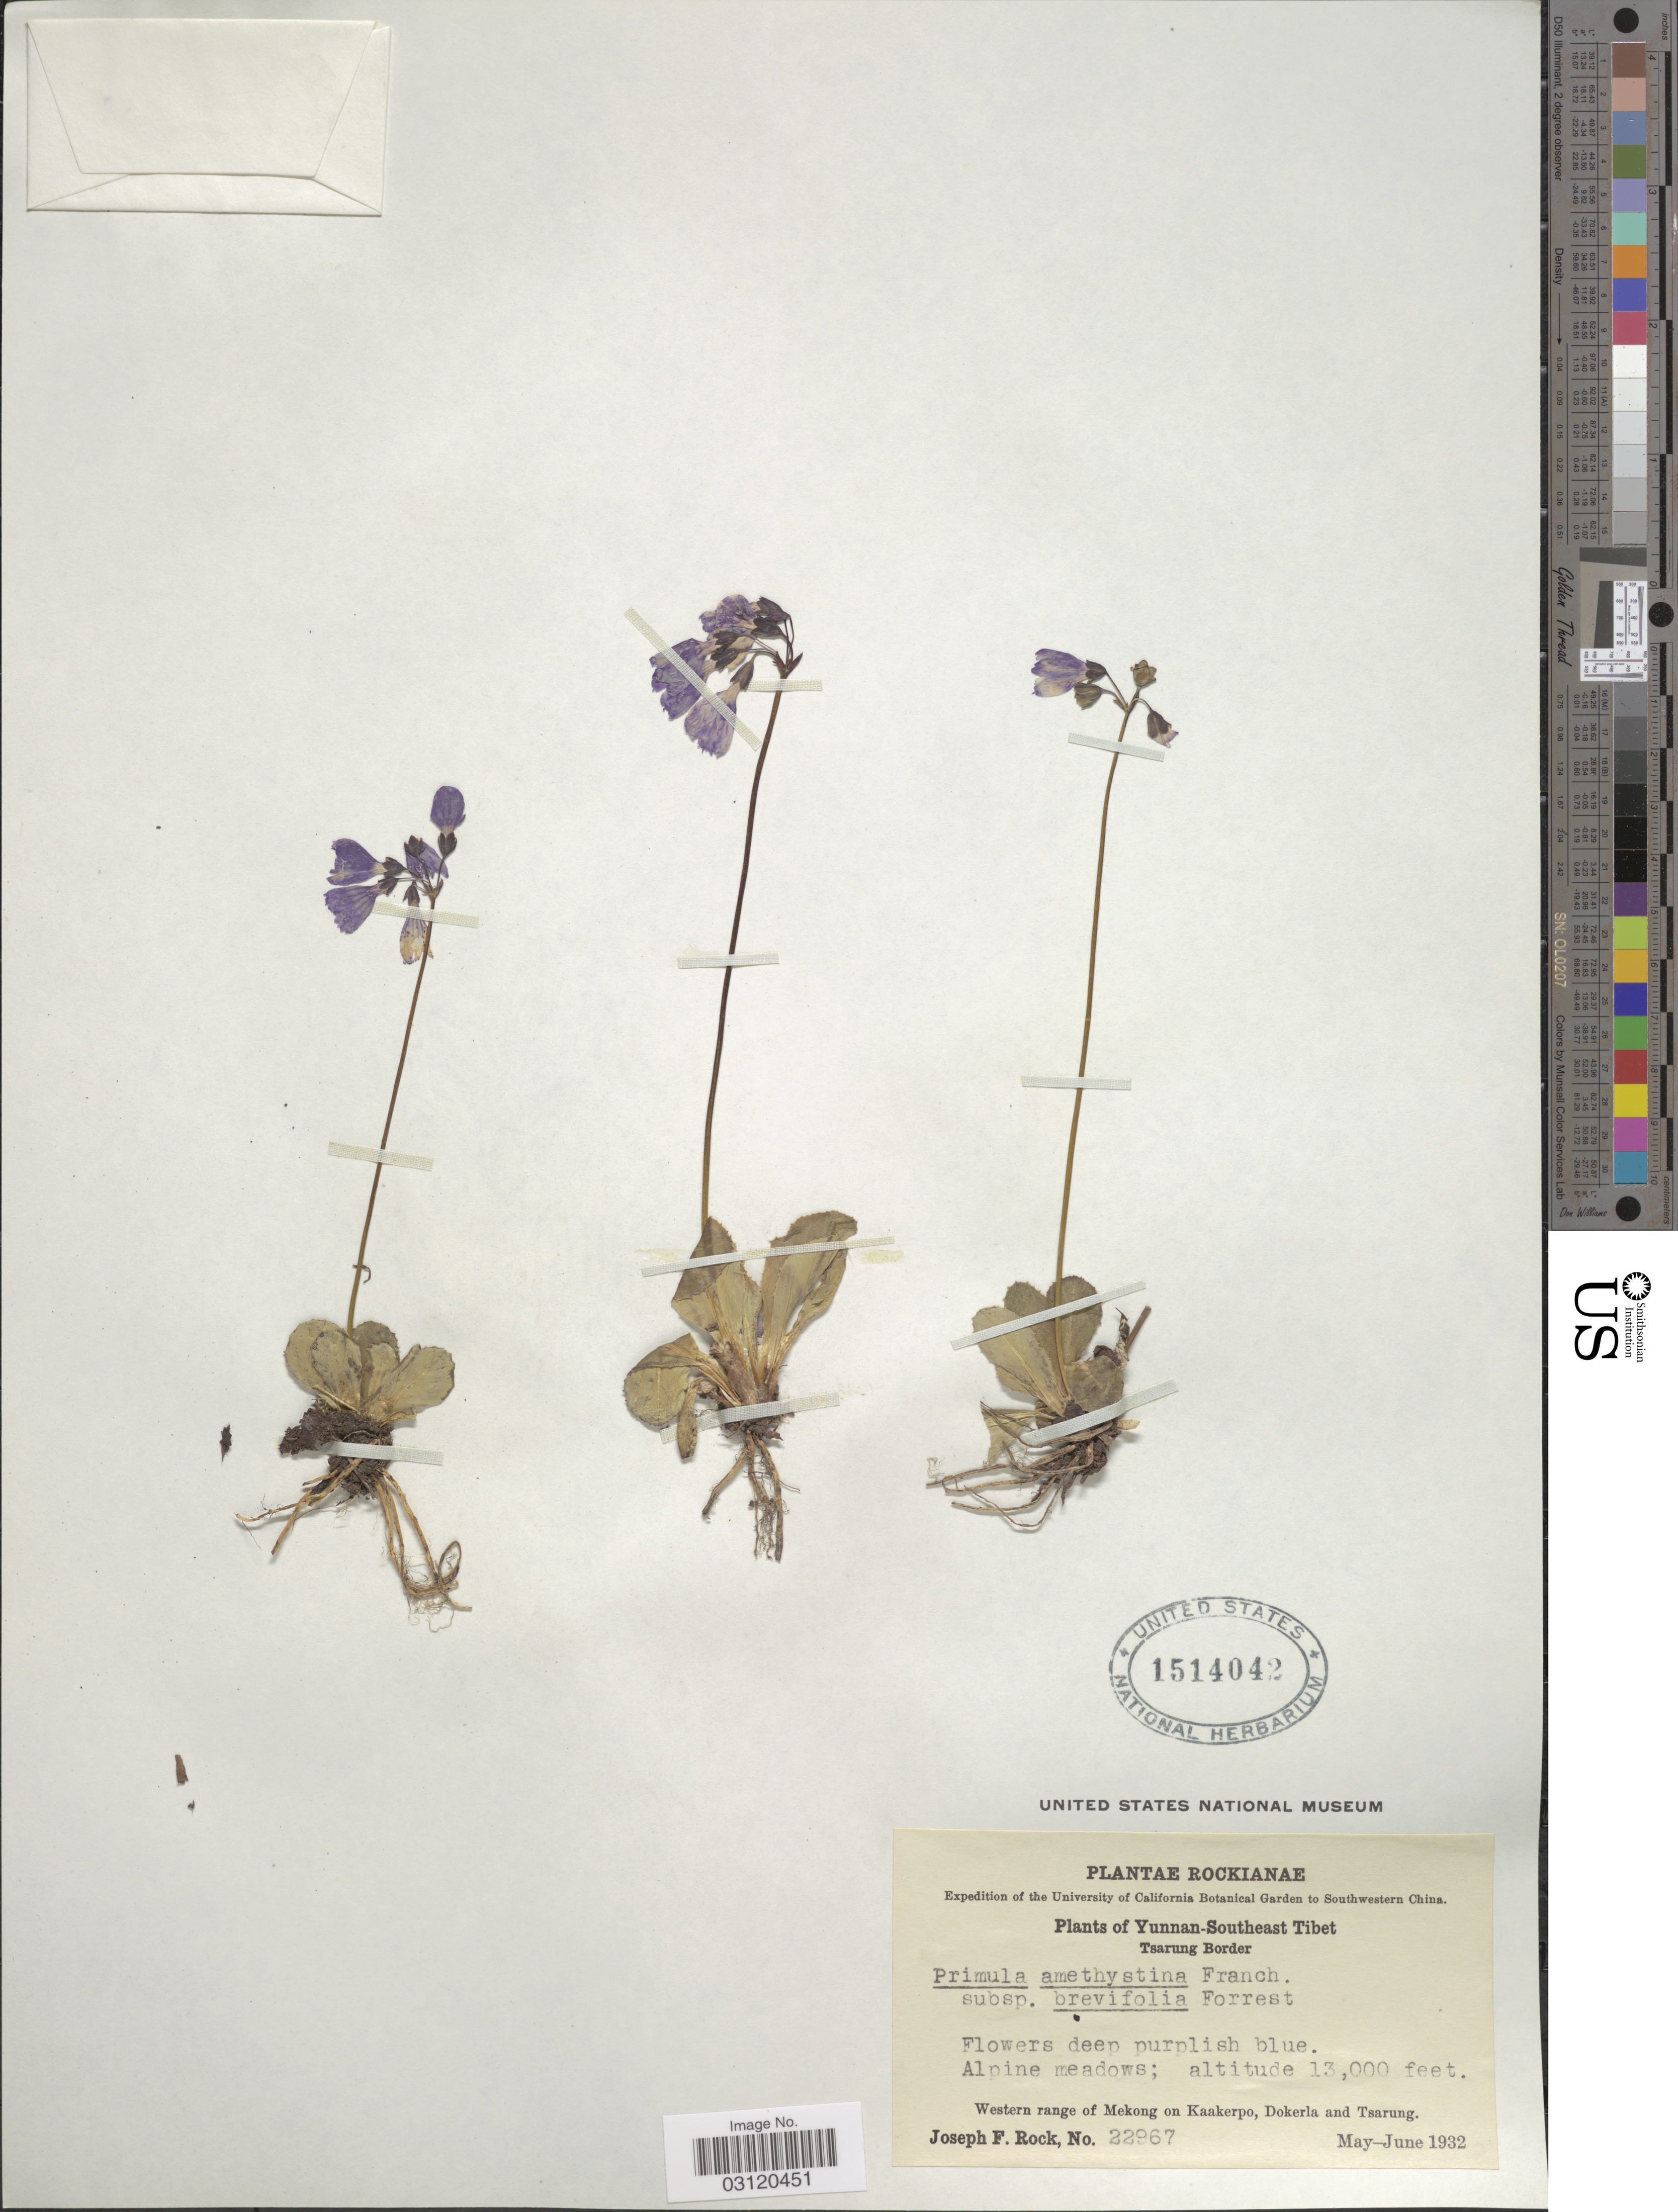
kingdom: Plantae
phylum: Tracheophyta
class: Magnoliopsida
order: Ericales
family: Primulaceae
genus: Primula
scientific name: Primula amethystina subsp. brevifolia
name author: (Forrest) W.W. Sm. & Forrest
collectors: J. F. Rock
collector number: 22967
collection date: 1932-05/1932-06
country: China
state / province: Yunnan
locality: Southwestern China. Yunnan-Southeast Tibet. Tsarung Border. Western range of Mekong on Kaakerpo, Dokerla and Tsarung.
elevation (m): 3962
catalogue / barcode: US 1514042